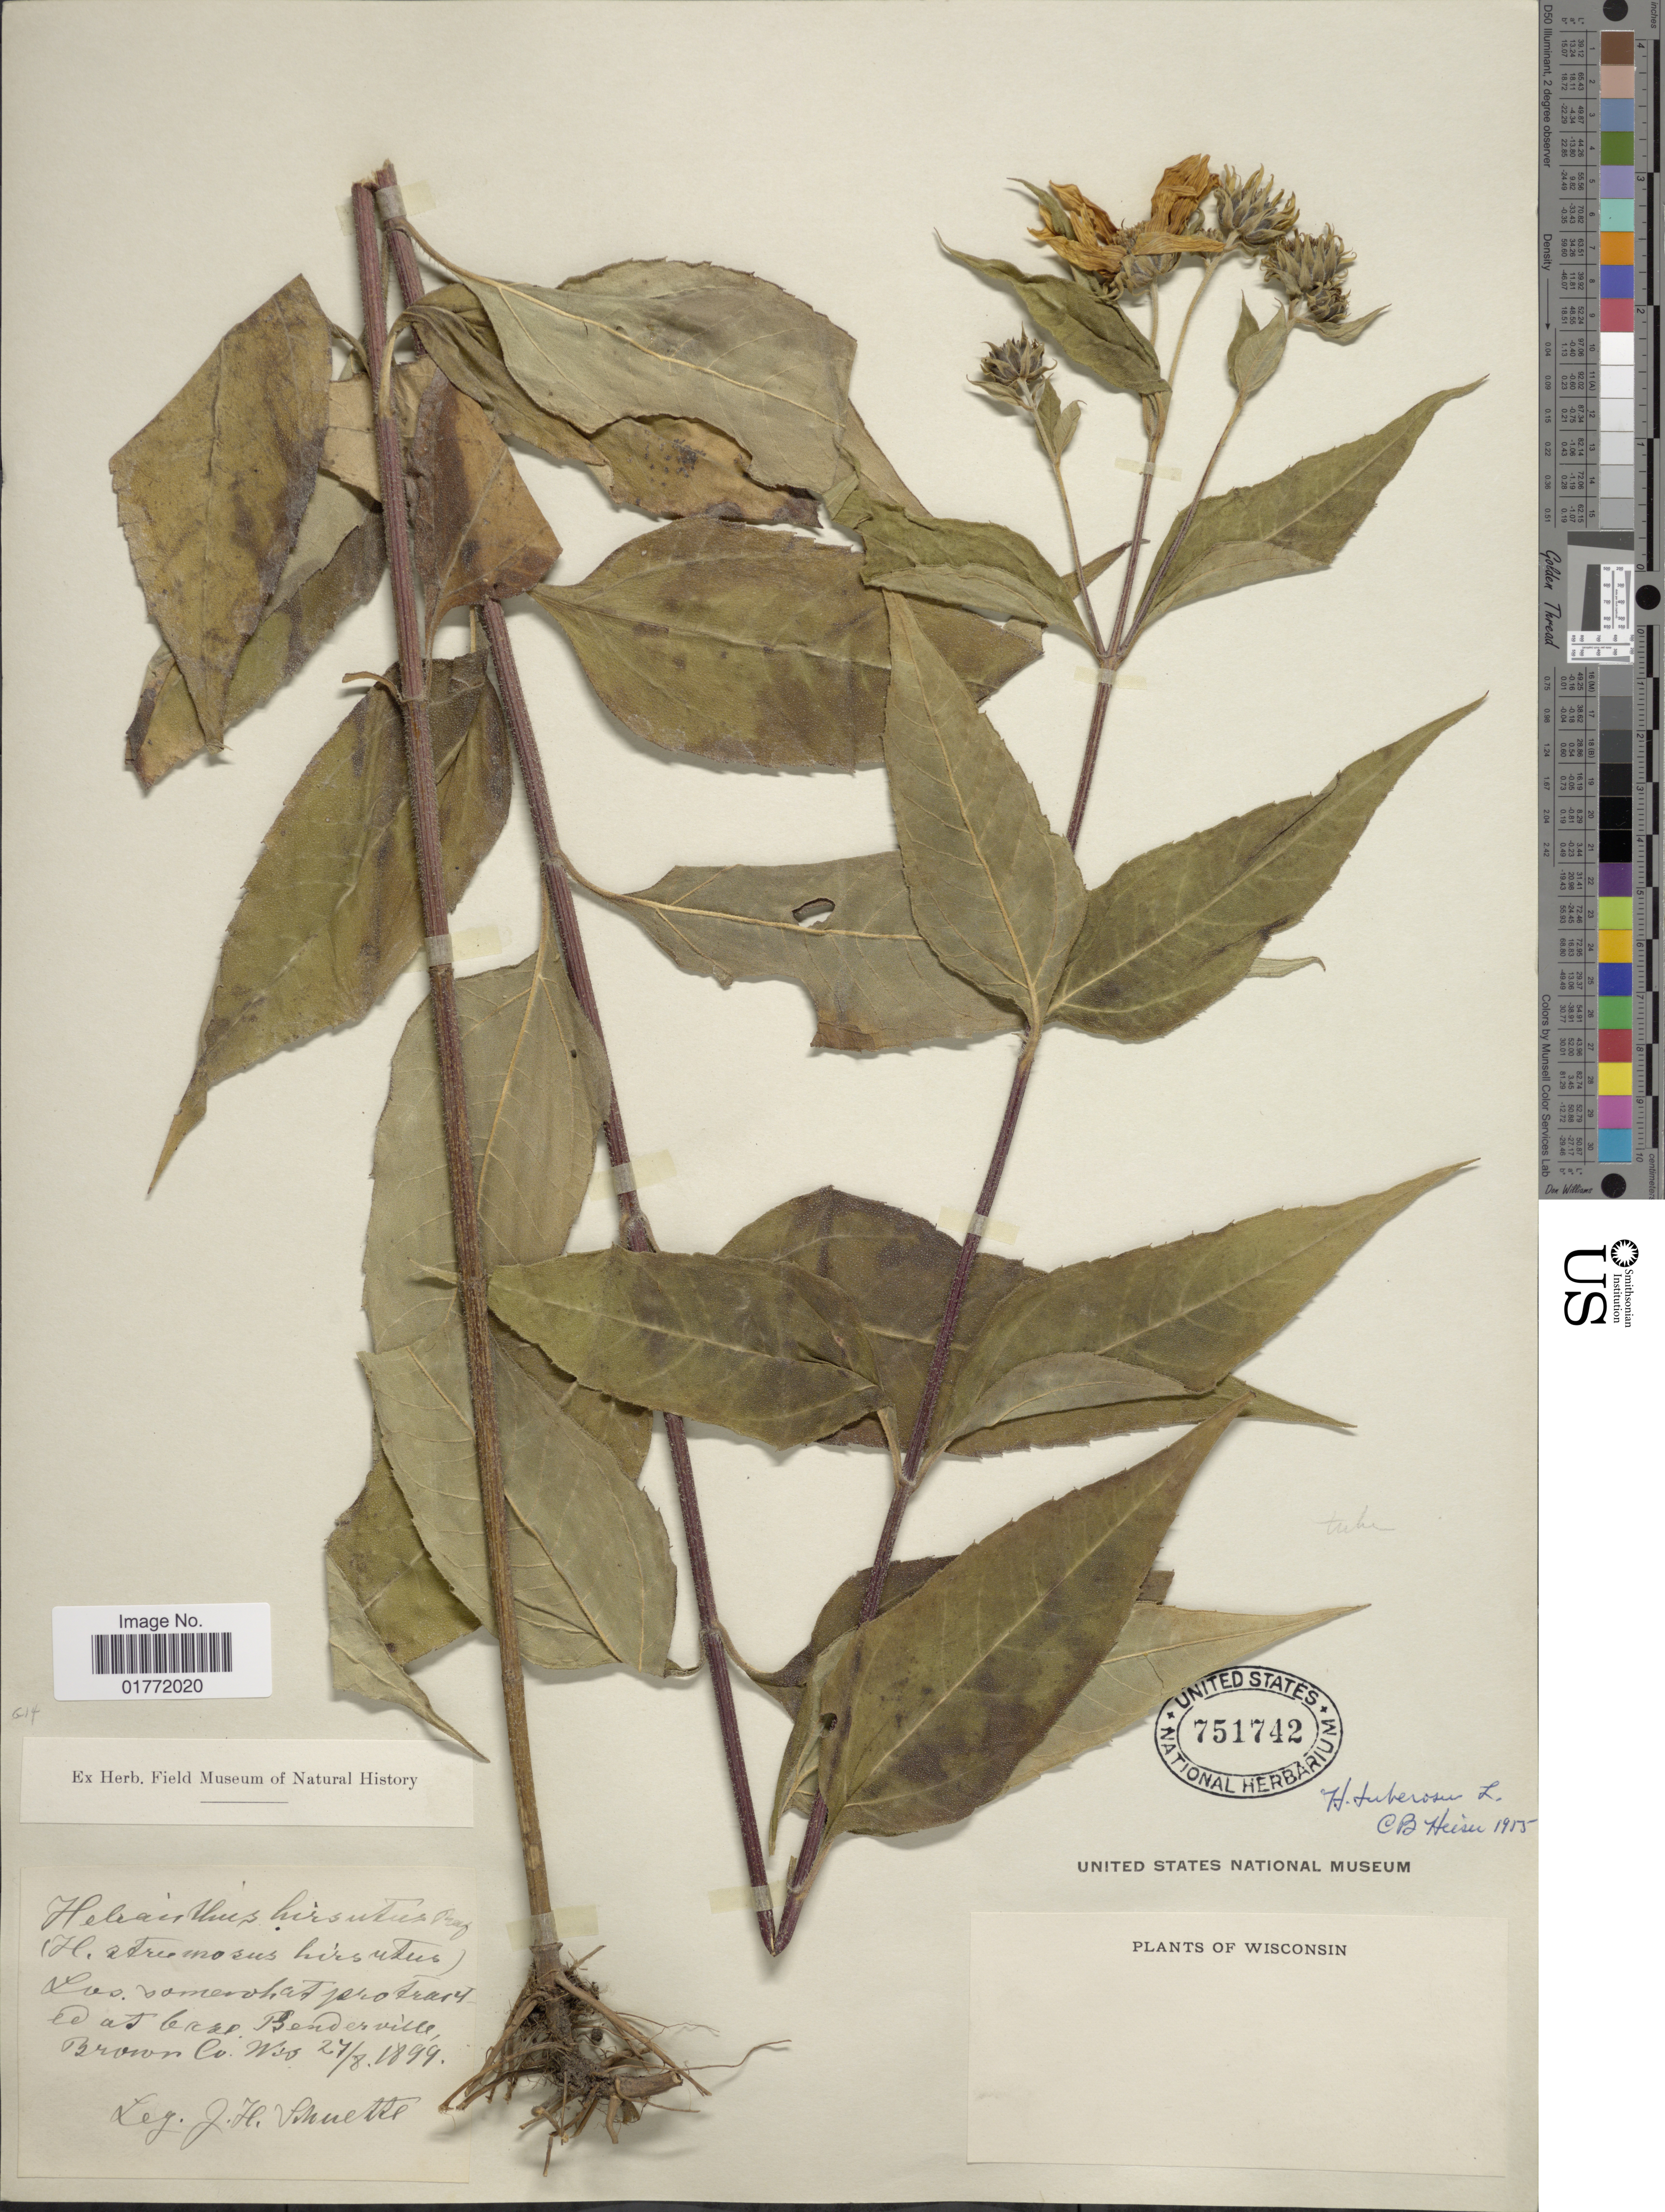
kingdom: Plantae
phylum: Tracheophyta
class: Magnoliopsida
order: Asterales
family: Asteraceae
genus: Helianthus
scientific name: Helianthus tuberosus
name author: L.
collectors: J. H. Schuette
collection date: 1899-08-27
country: United States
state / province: Wisconsin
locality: Benderville Broom Co. Wis.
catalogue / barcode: US 751742